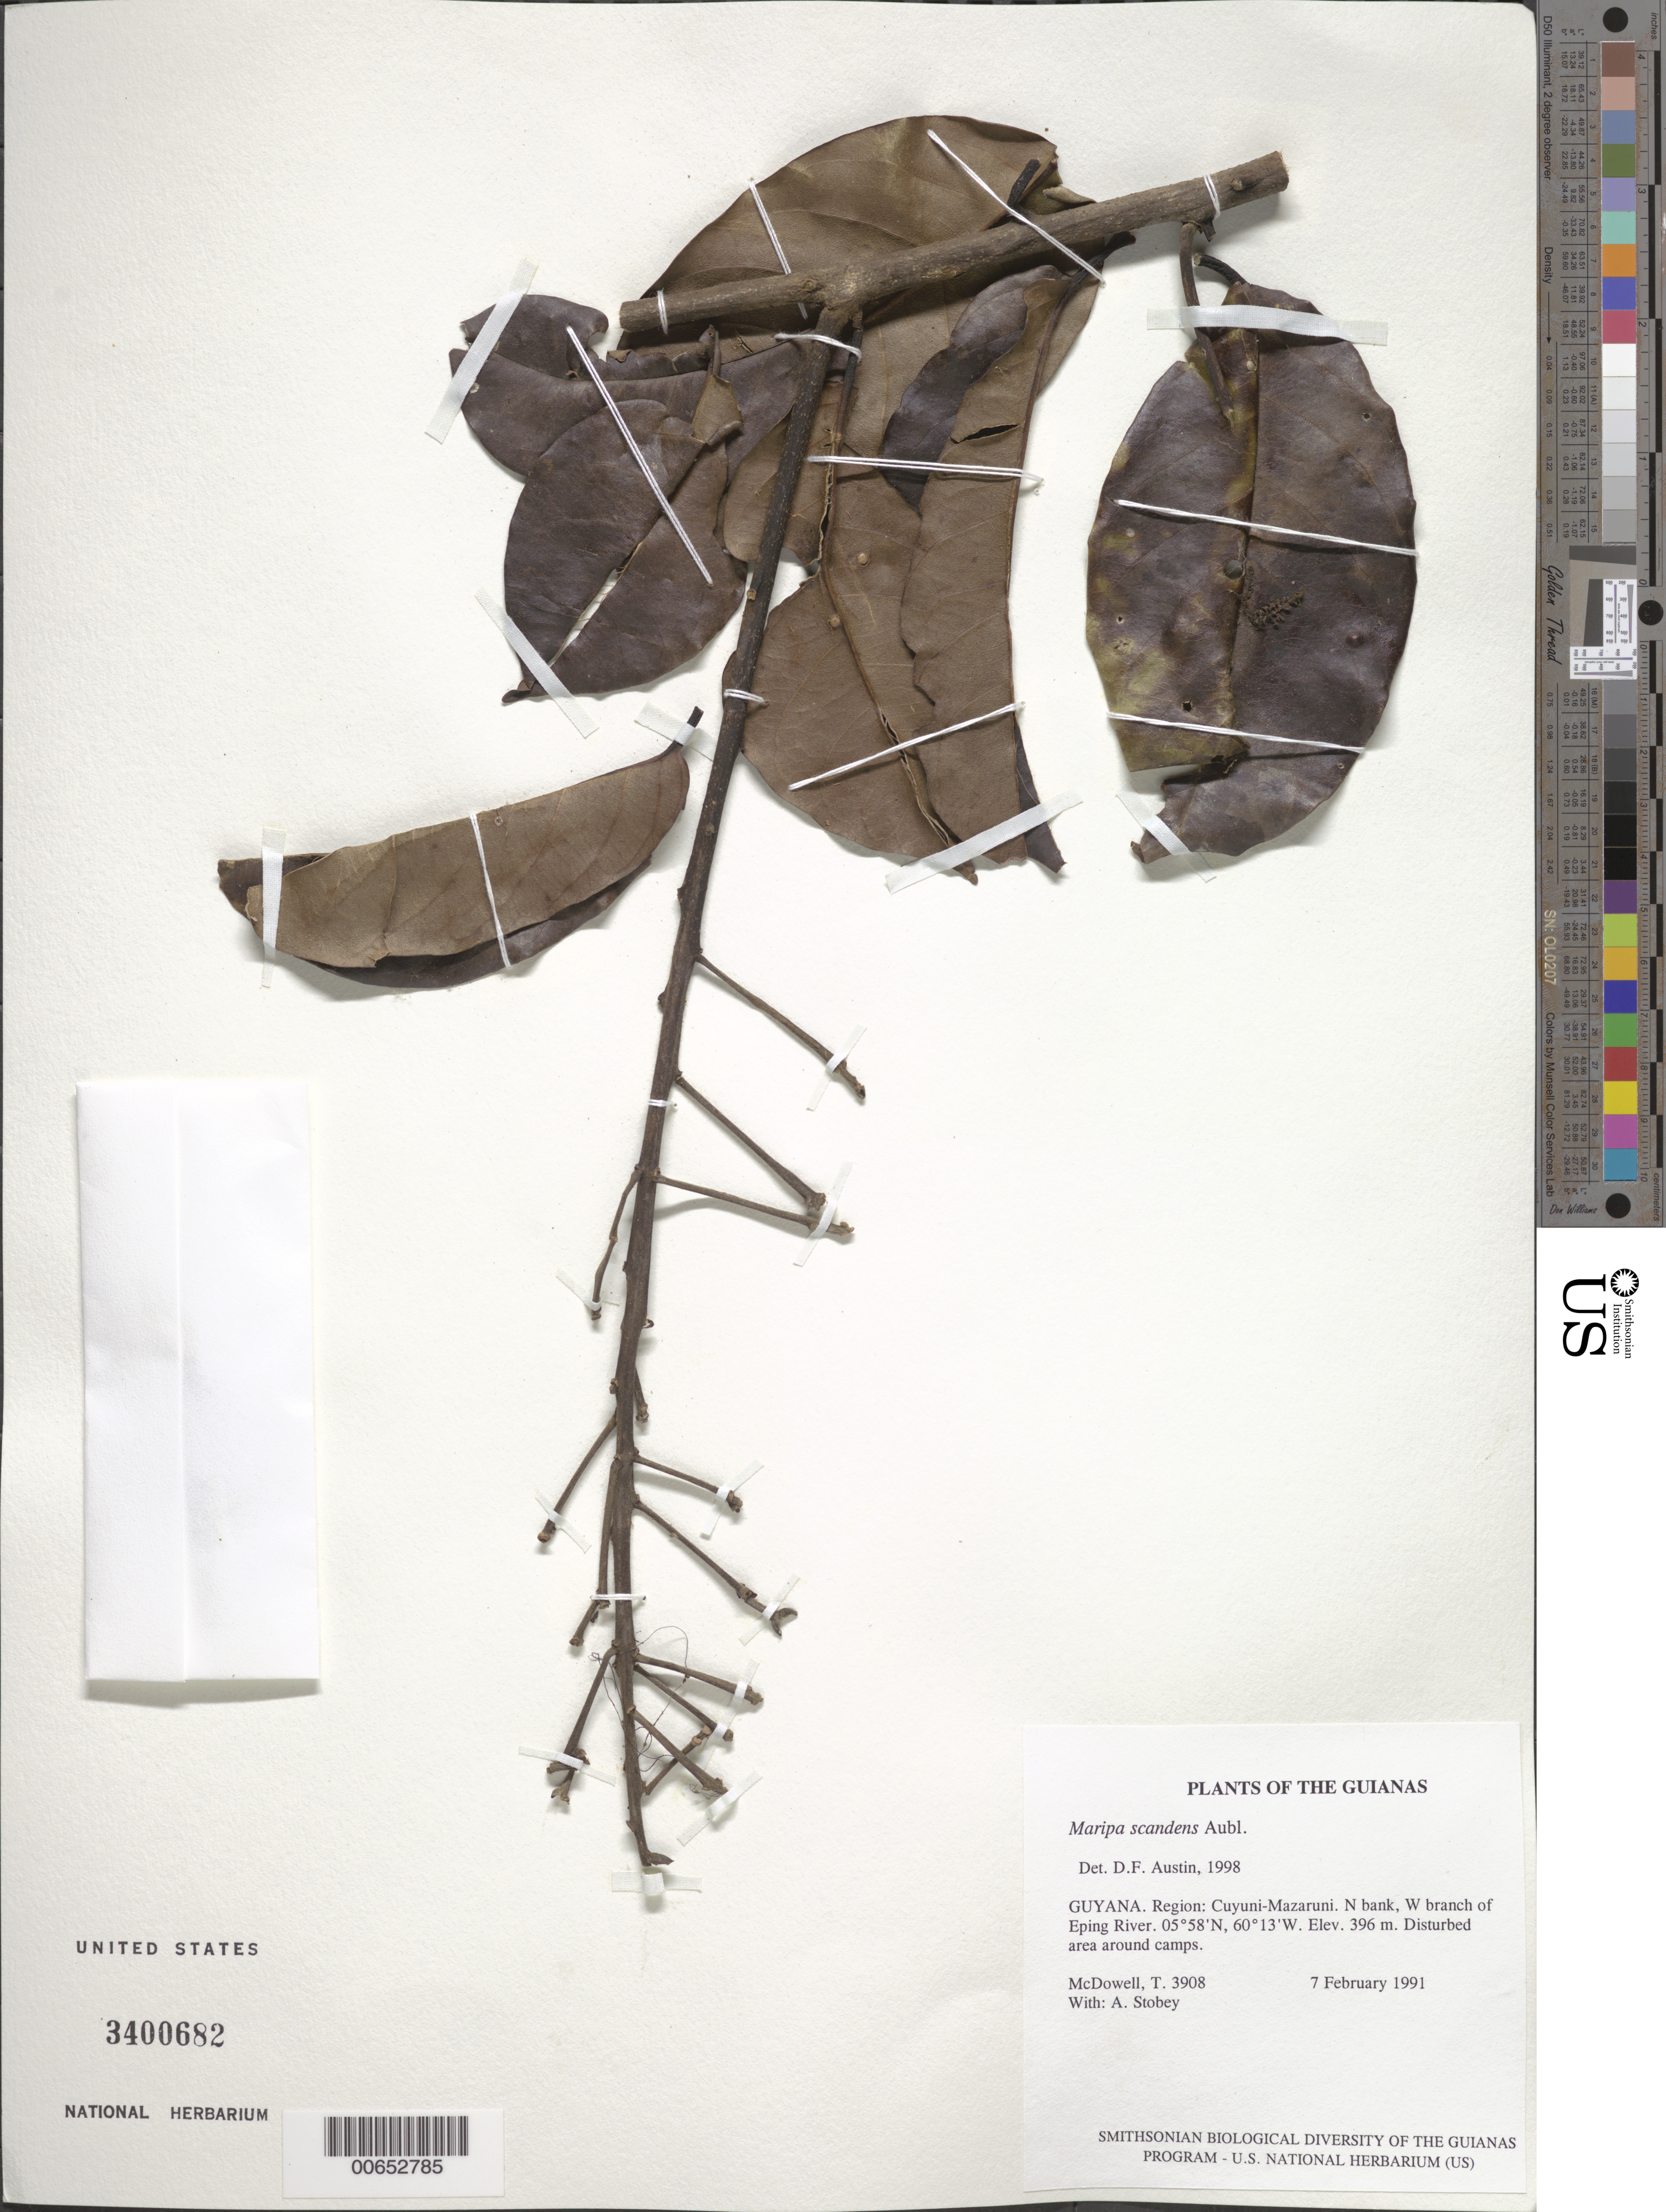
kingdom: Plantae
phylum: Tracheophyta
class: Magnoliopsida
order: Solanales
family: Convolvulaceae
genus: Maripa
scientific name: Maripa scandens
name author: Aubl.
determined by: Austin, D. F.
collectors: T. McDowell & A. Stobey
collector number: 3908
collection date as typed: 7 February 1991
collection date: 1991-02-07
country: Guyana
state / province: Cuyuni-Mazaruni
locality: N bank, W branch of Eping River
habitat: Disturbed area around camps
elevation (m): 396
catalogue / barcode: US 3400682